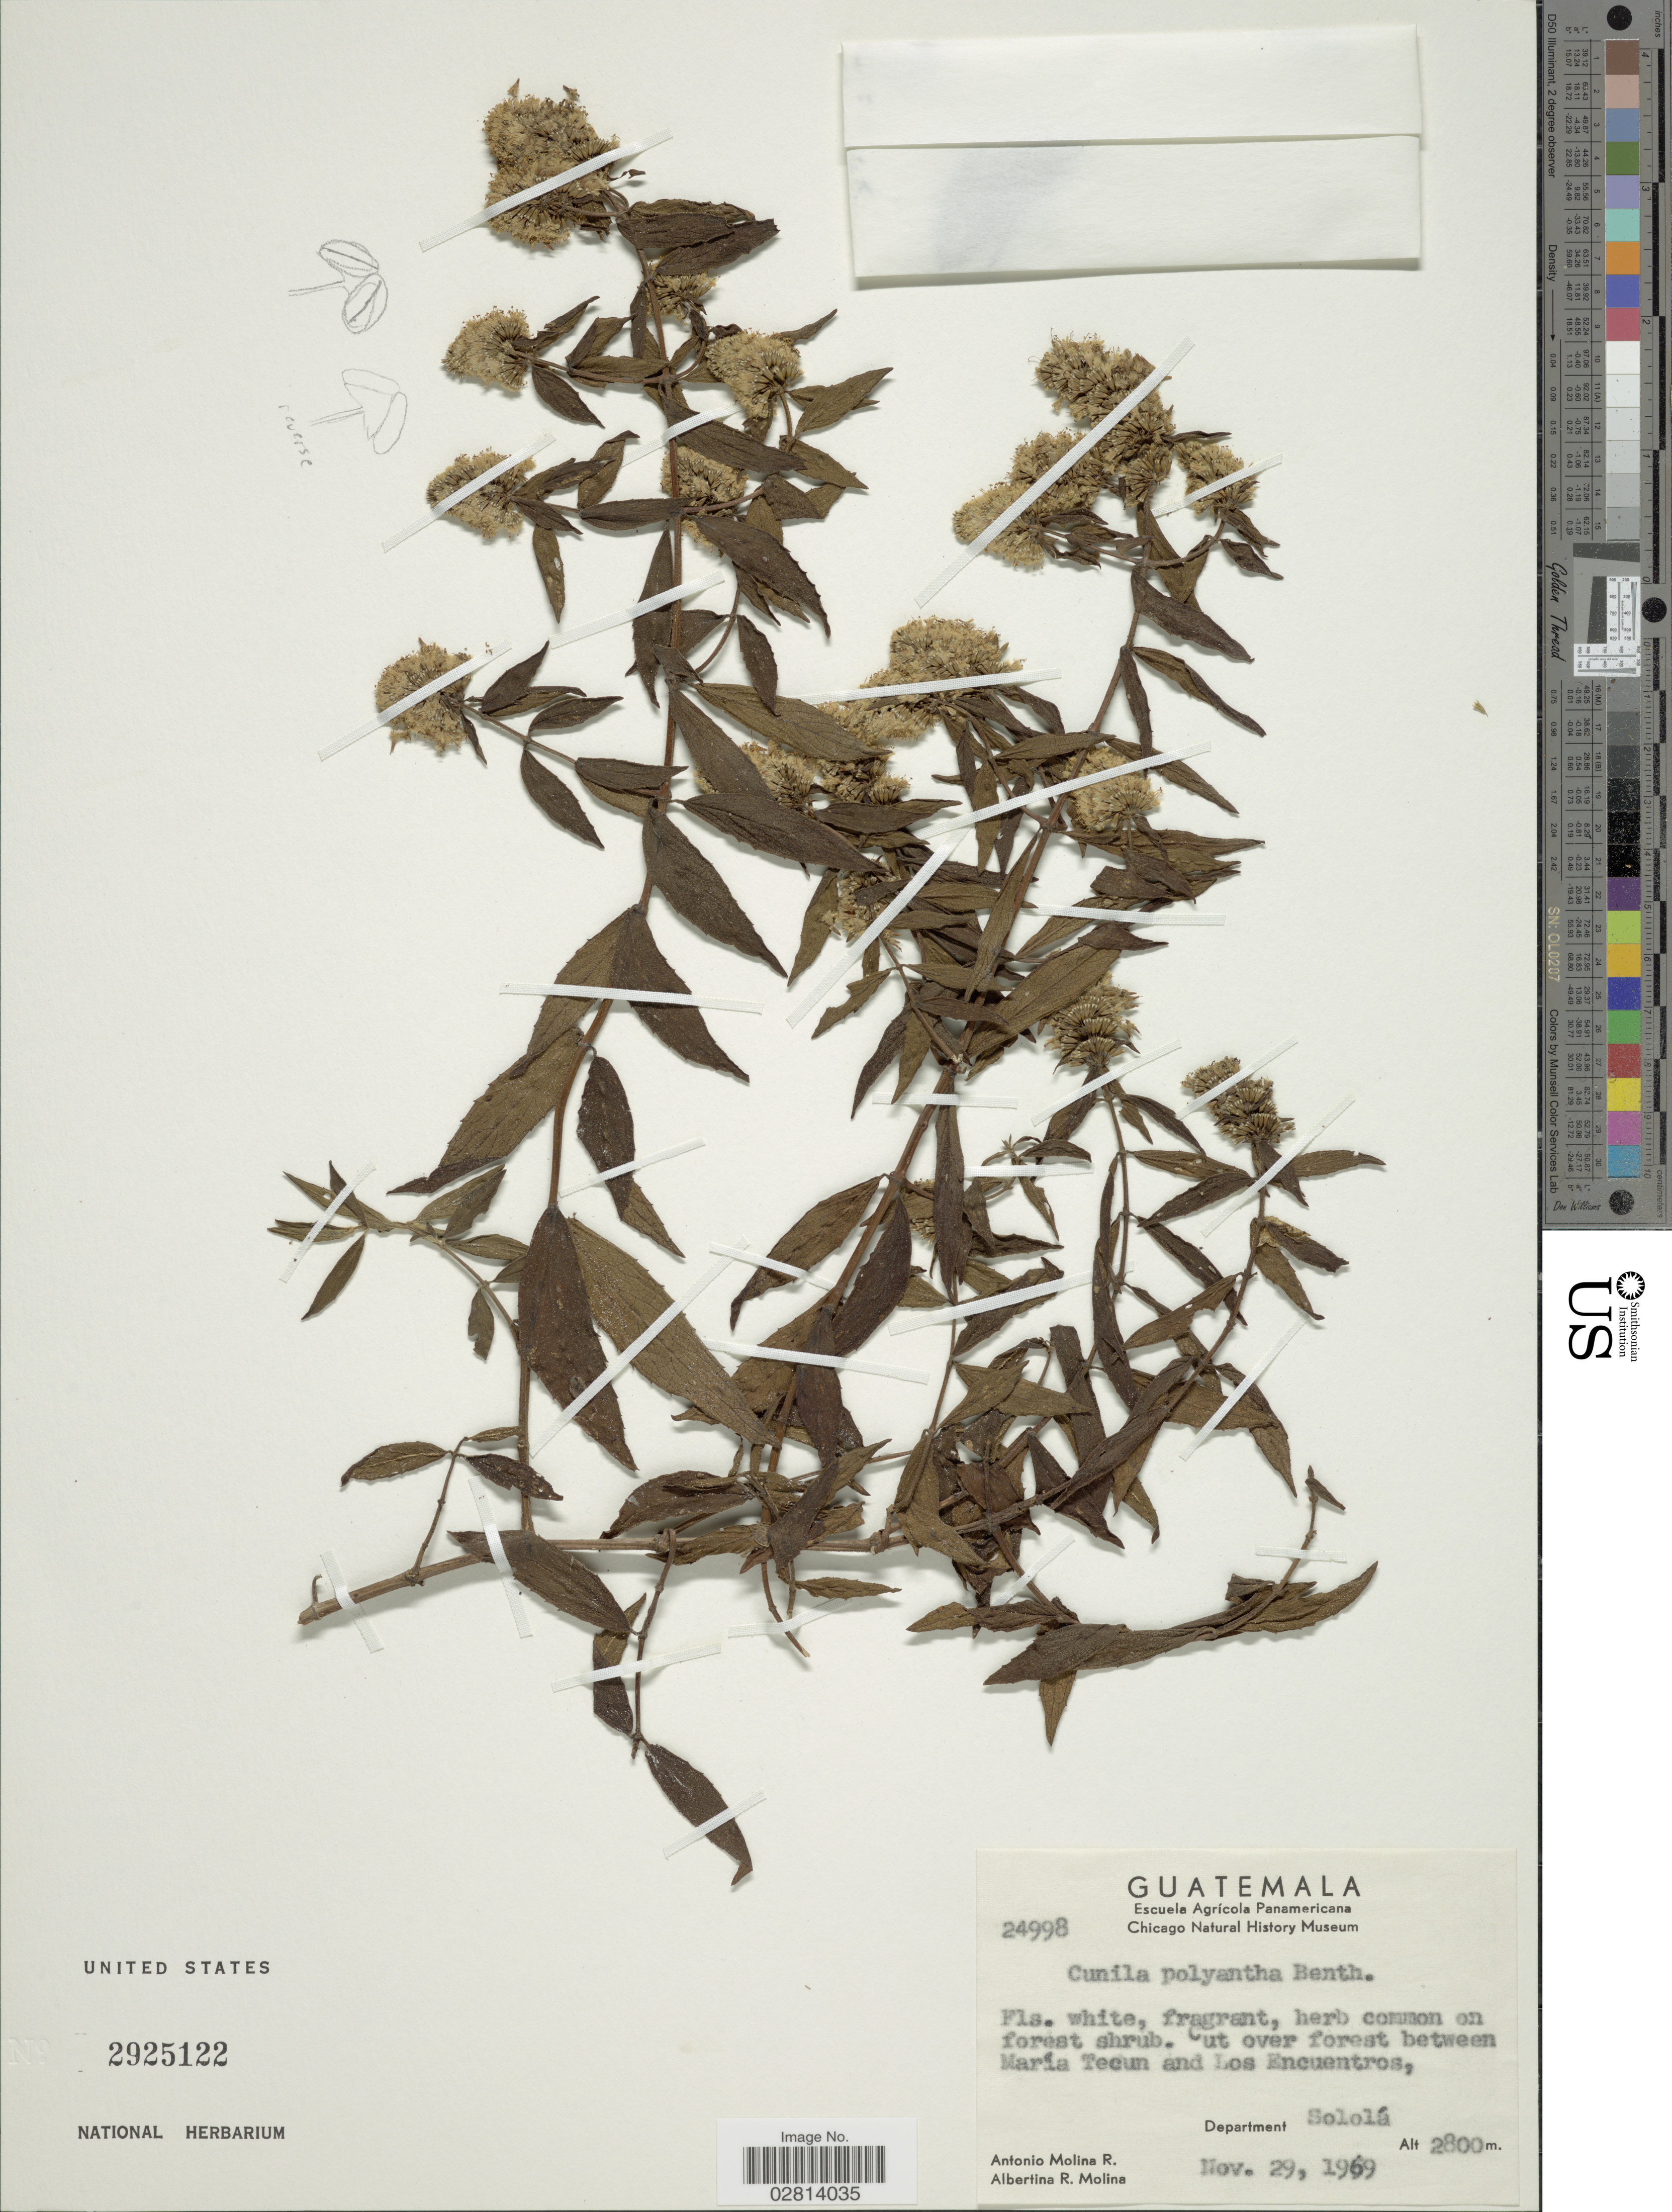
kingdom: Plantae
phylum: Tracheophyta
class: Magnoliopsida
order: Lamiales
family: Lamiaceae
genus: Cunila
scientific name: Cunila polyantha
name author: Benth.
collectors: A. Molina R. & A. R. Molina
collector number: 24998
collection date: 1969-11-29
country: Guatemala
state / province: Sololá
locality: Cut over forest between María Tecum and Los Encuentros, Department Sololá.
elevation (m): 2800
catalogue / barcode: US 2925122